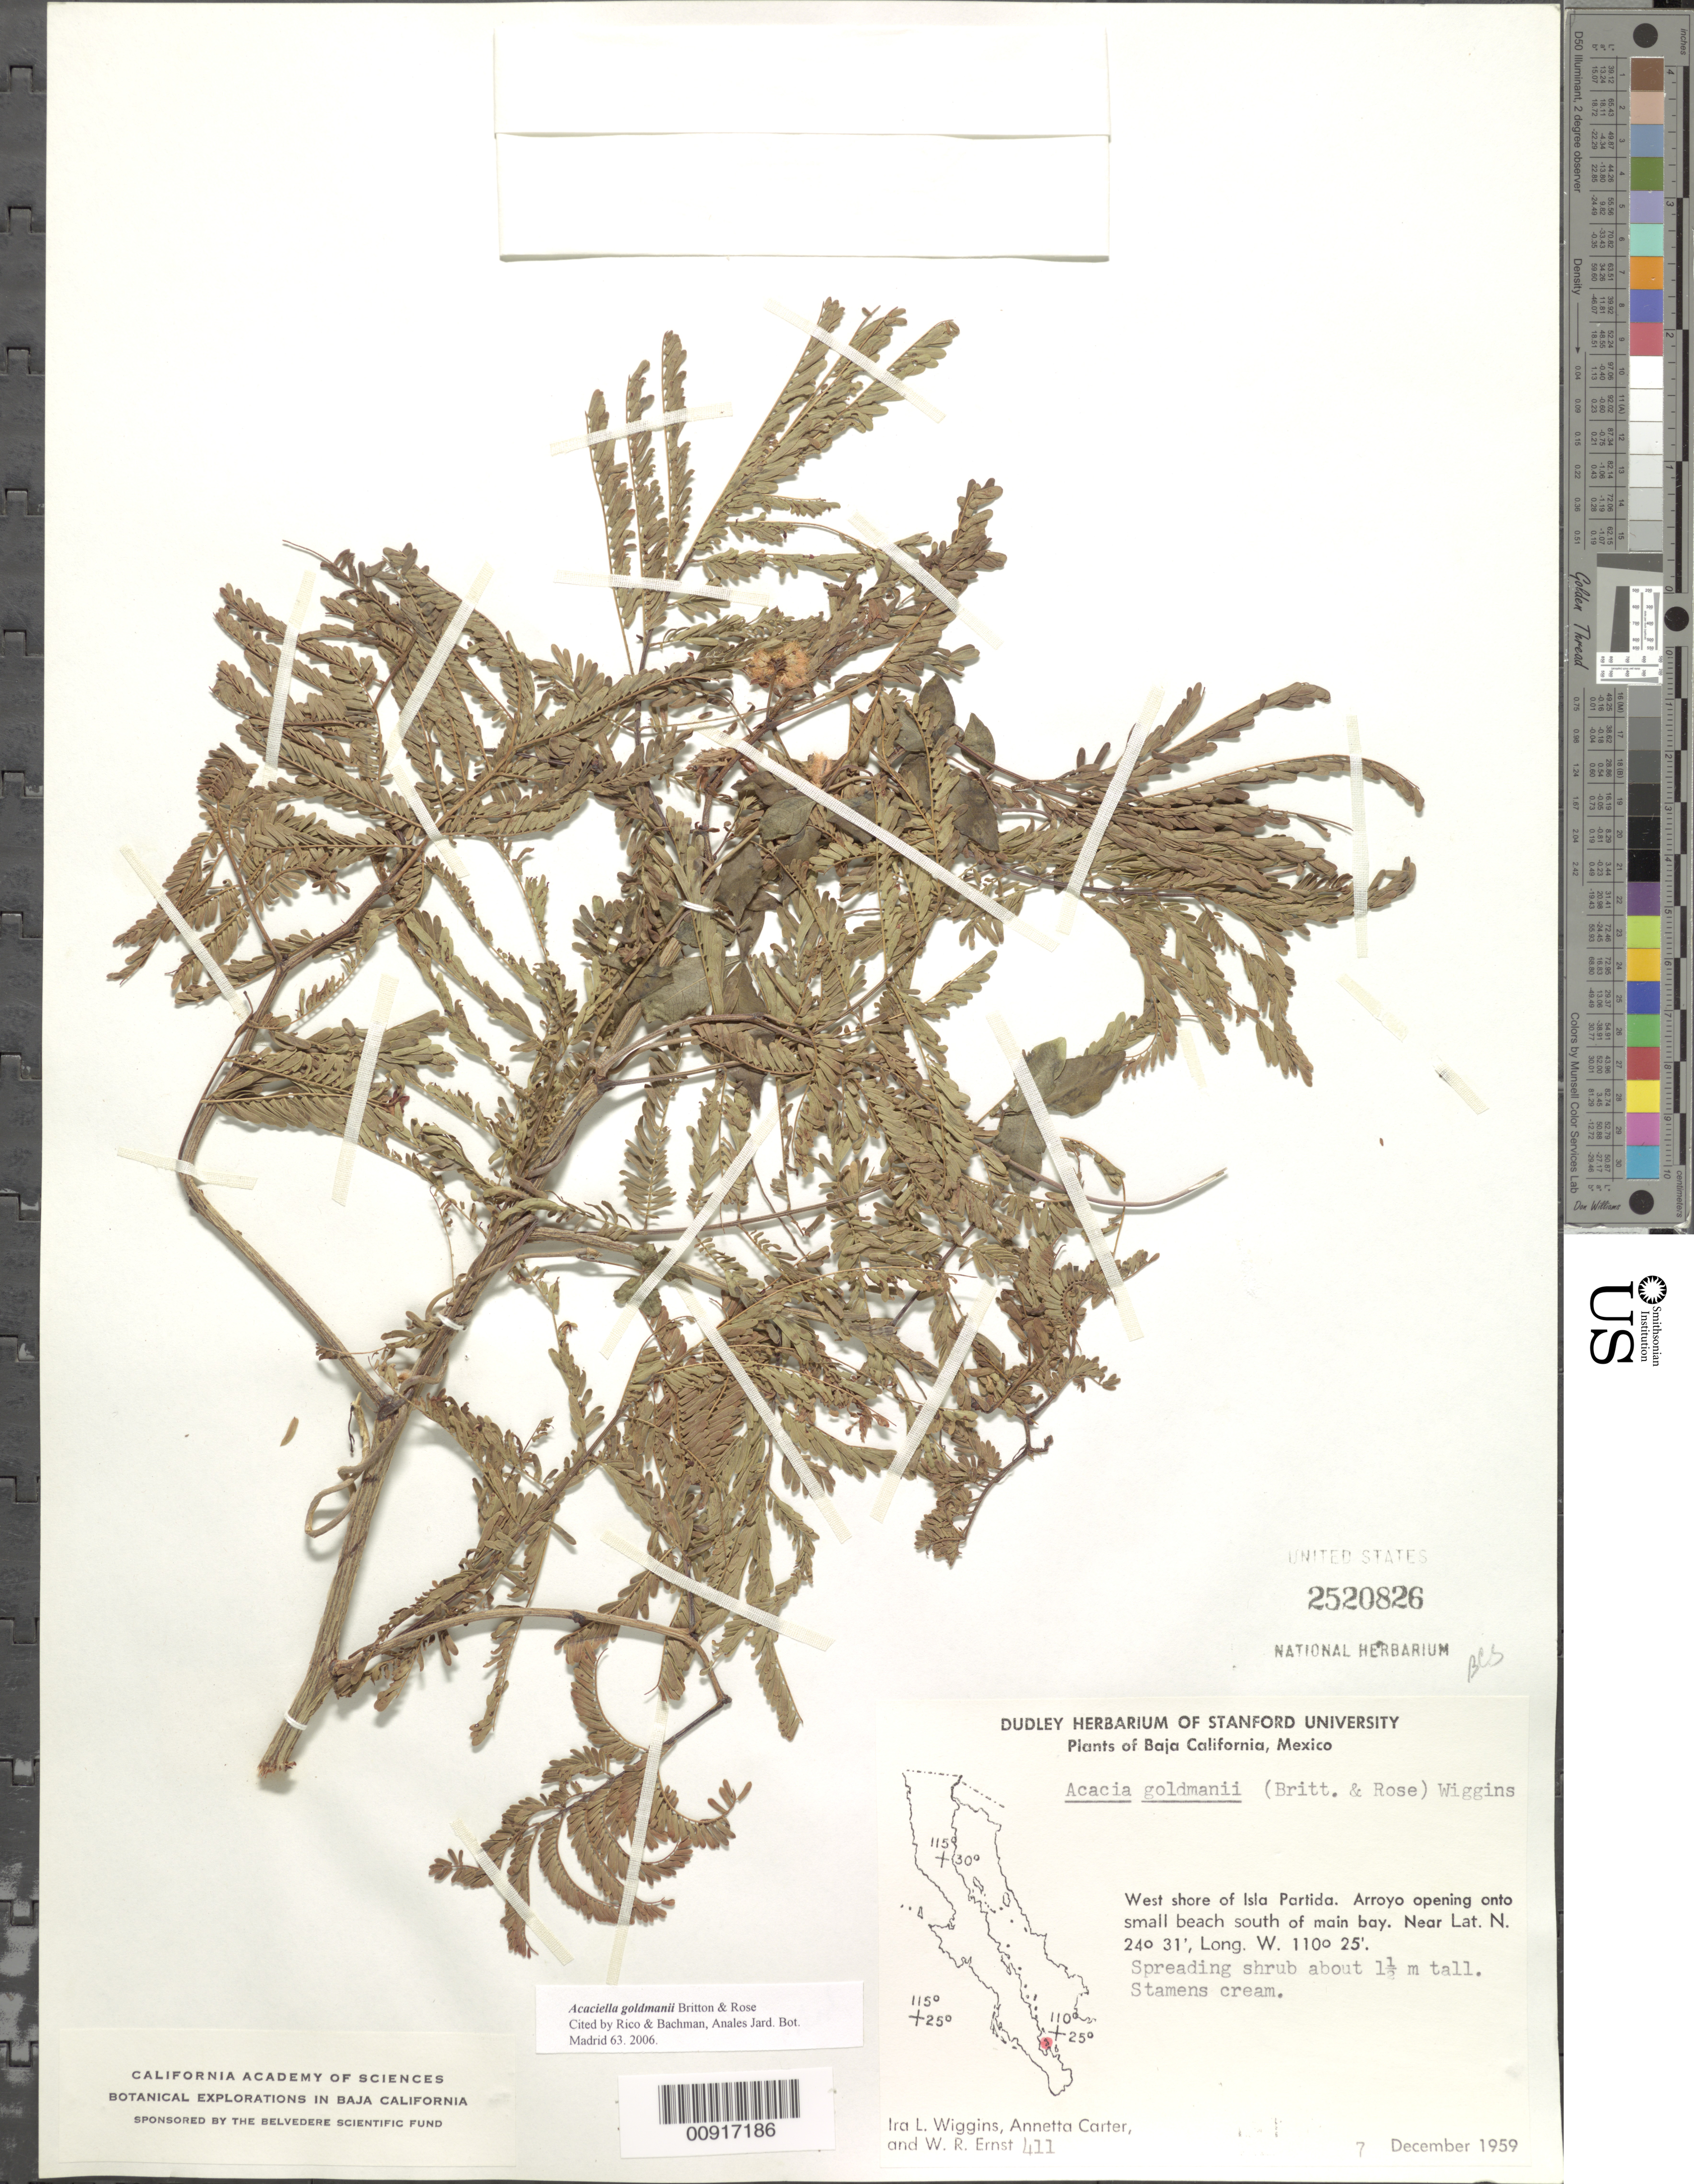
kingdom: Plantae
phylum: Tracheophyta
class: Magnoliopsida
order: Fabales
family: Fabaceae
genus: Acaciella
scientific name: Acaciella goldmanii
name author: Britton & Rose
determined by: Rico, L.; Bachman, --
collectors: I. L. Wiggins, A. Carter & W. R. Ernst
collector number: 411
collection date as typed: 07 Dec 1959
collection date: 1959-12-07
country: Mexico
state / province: Baja California Sur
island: Partida I.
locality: West shore of Isla Partida. Arroyo opening onto small beach south of main bay.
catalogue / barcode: US 2520826